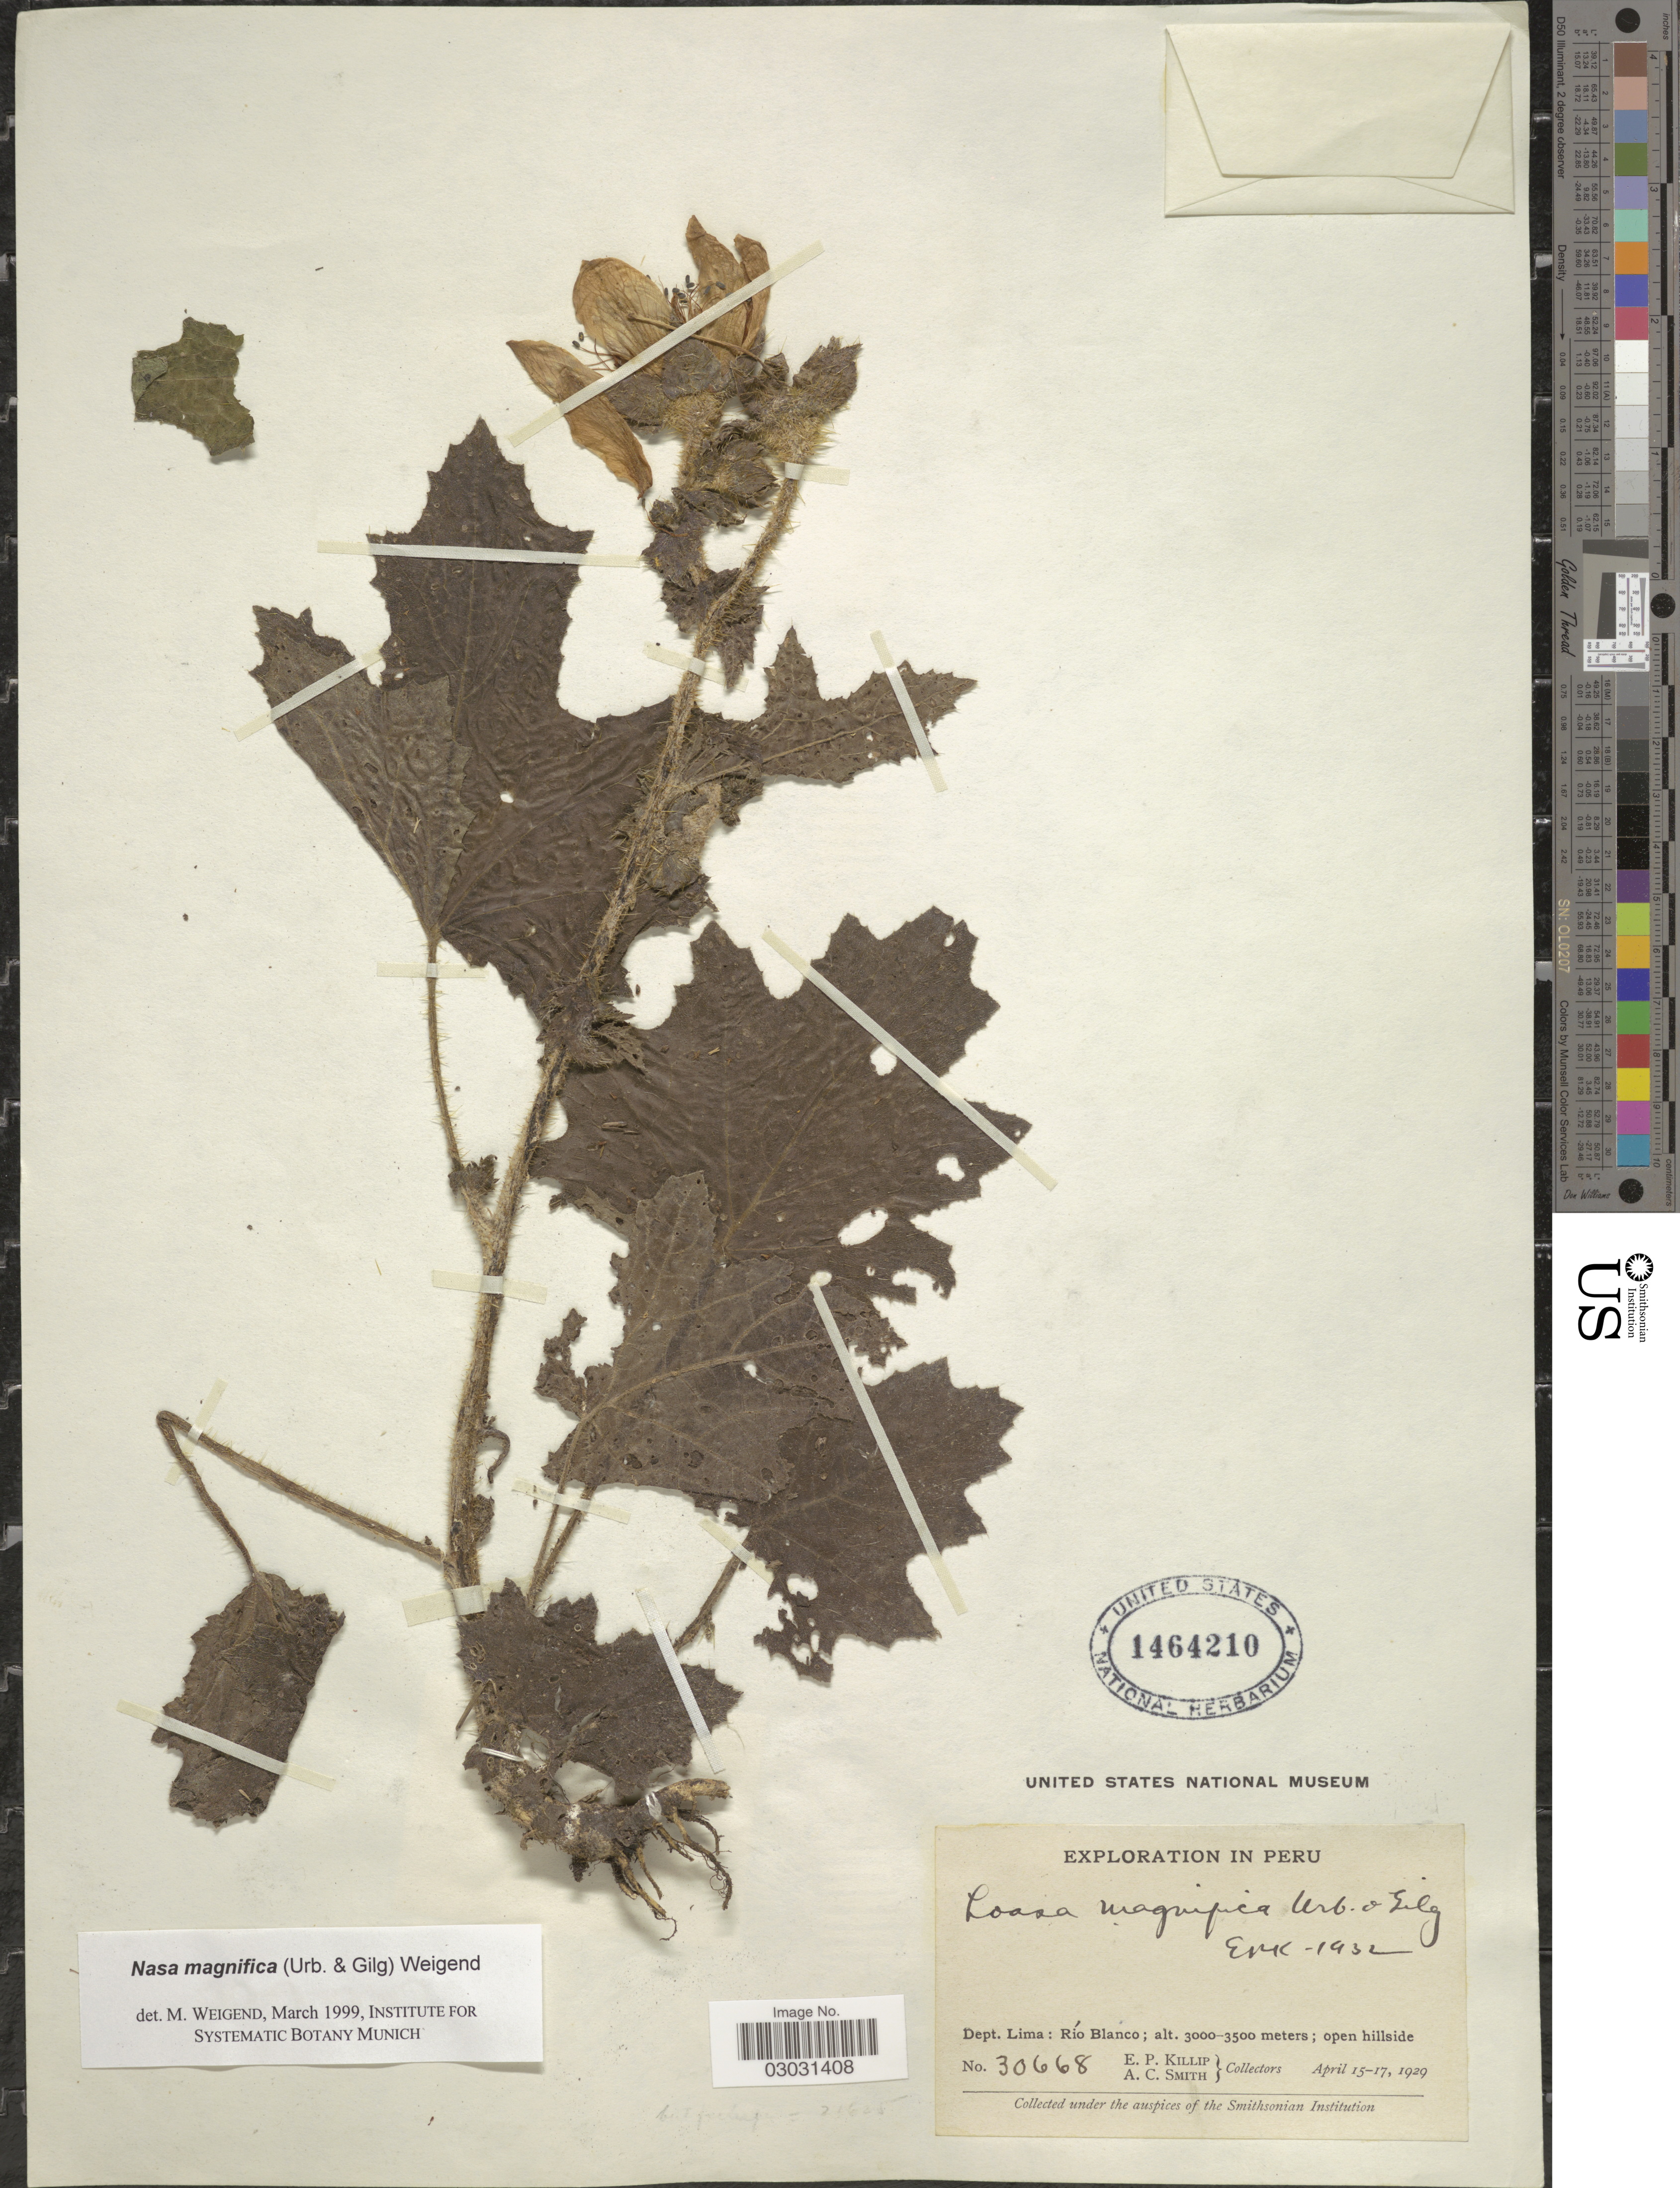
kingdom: Plantae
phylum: Tracheophyta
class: Magnoliopsida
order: Cornales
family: Loasaceae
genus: Nasa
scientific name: Nasa magnifica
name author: (Urb. & Gilg) Weigend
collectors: E. P. Killip & A. C. Smith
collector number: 30668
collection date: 1929-04-15/1929-04-17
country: Peru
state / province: Lima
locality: Dept. Lima: Río Blanco.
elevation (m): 3000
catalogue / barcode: US 1464210